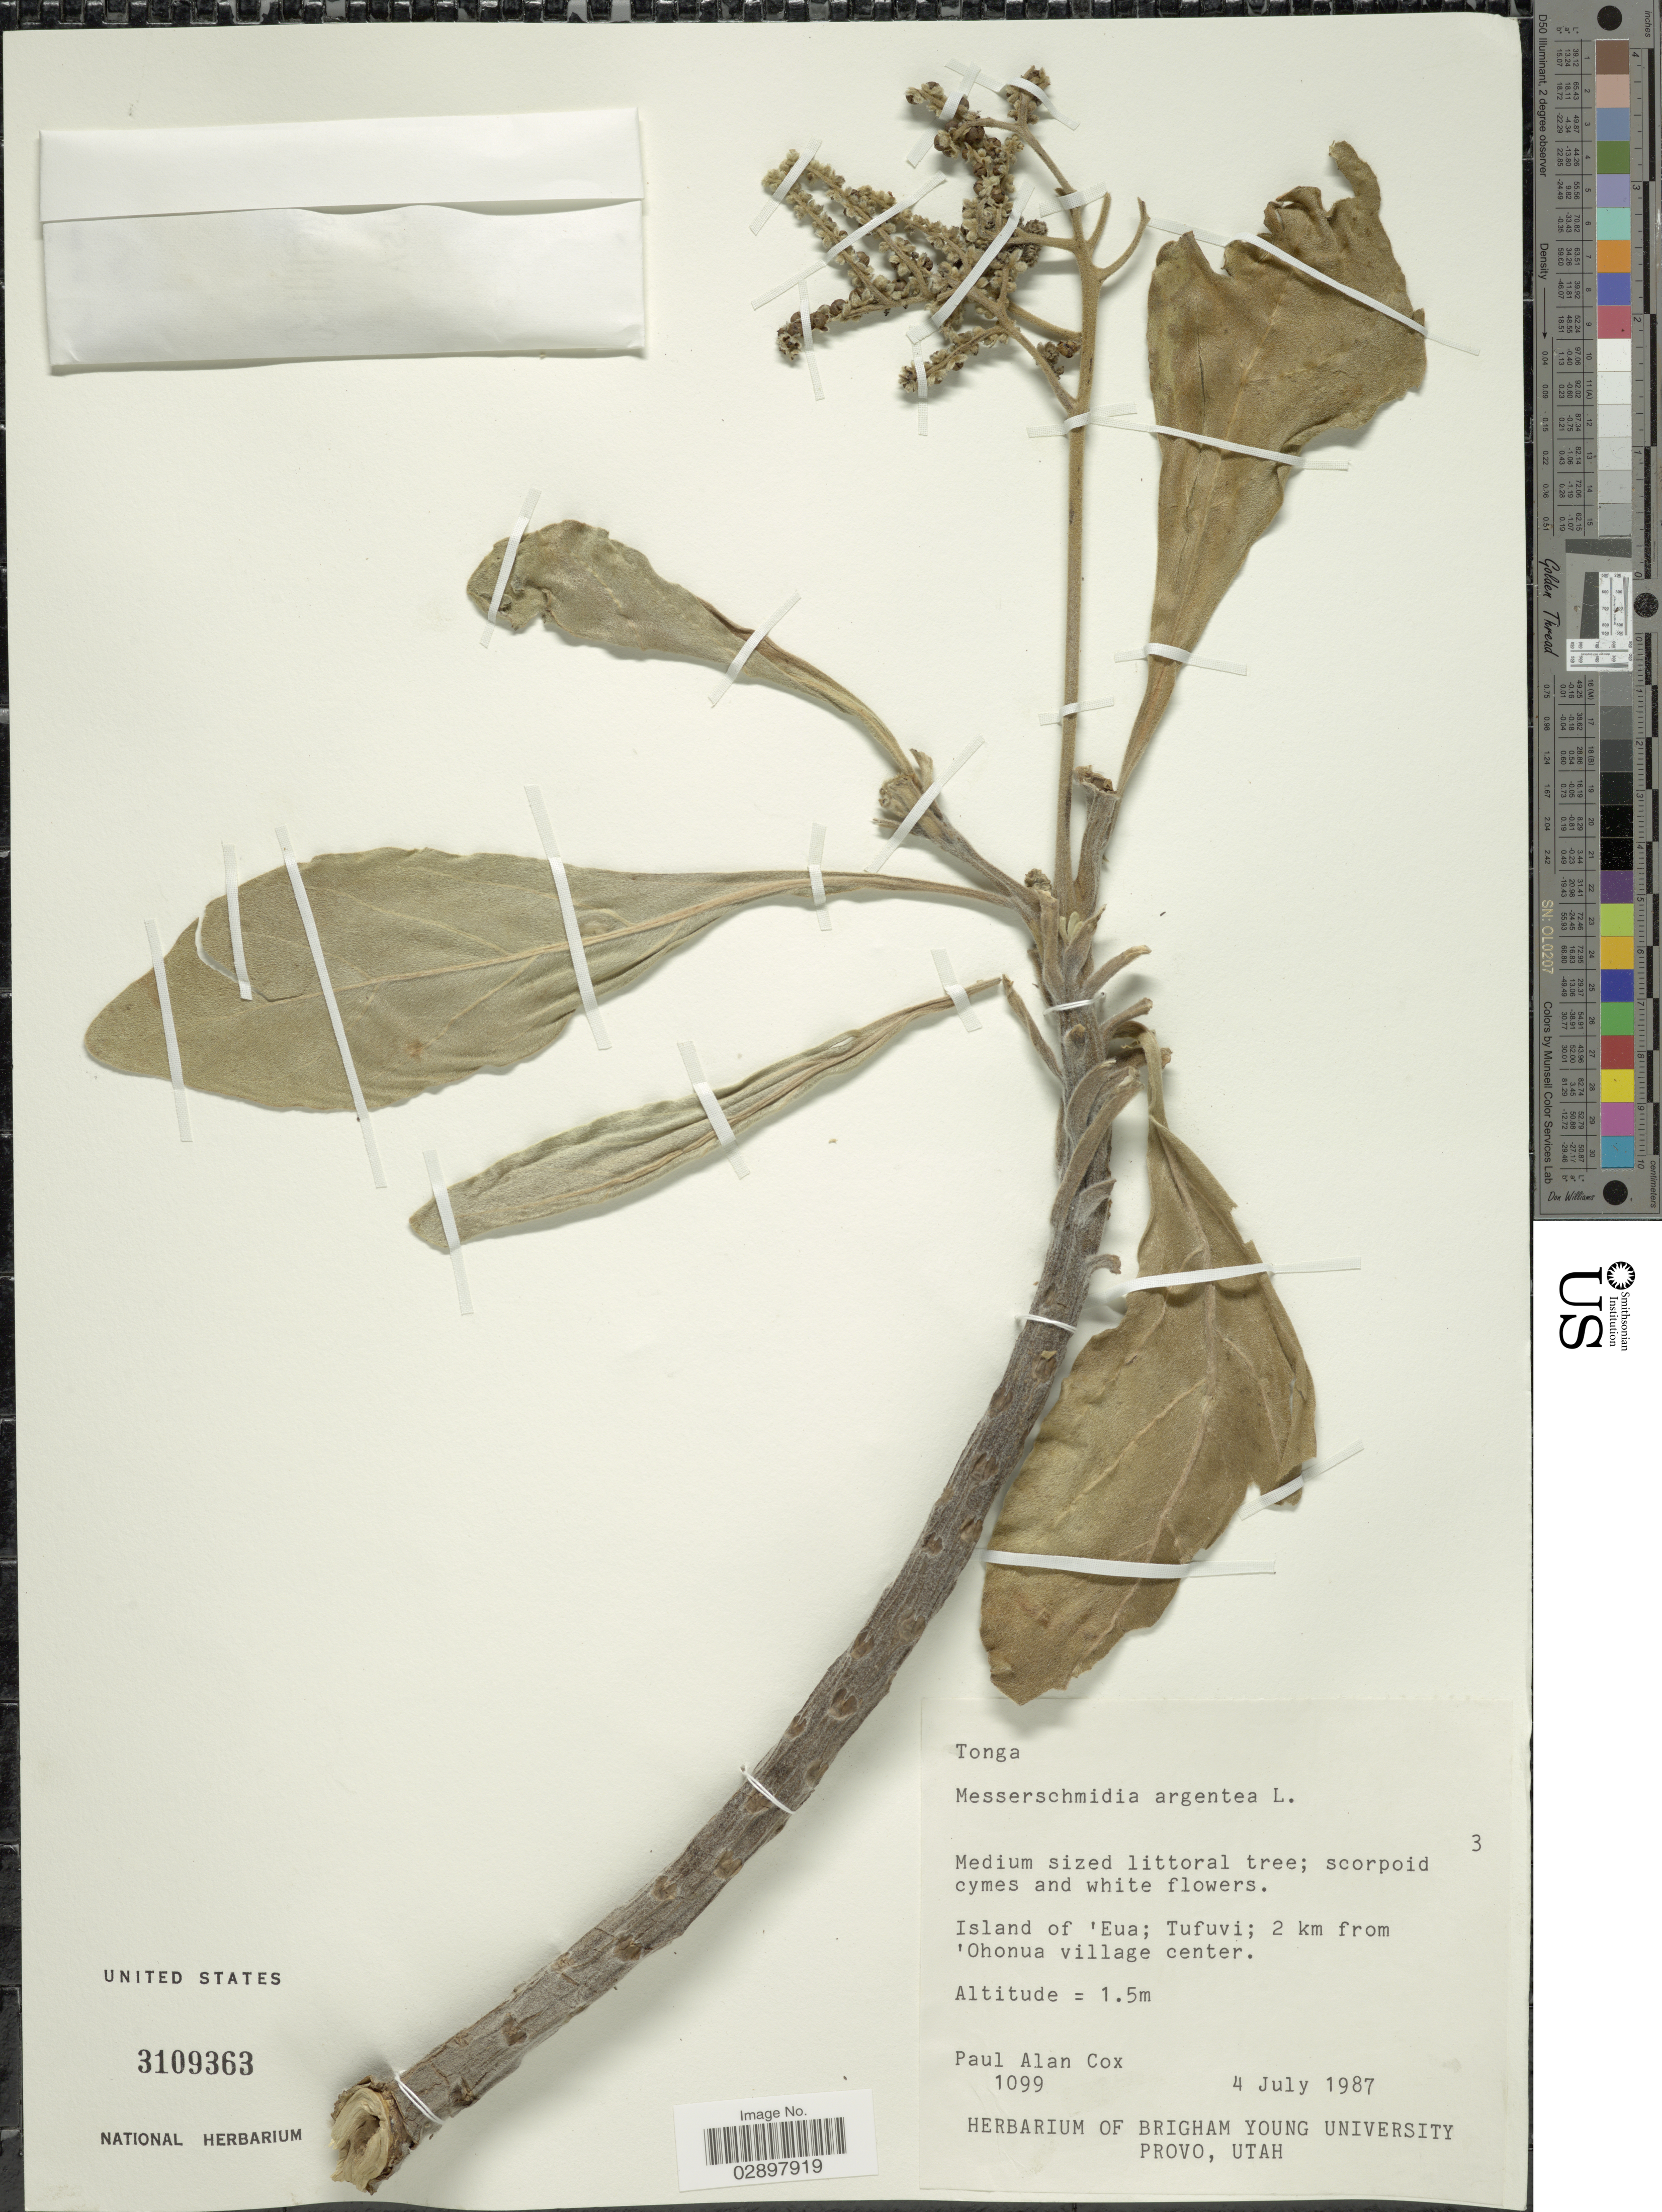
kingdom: Plantae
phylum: Tracheophyta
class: Magnoliopsida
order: Boraginales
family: Heliotropiaceae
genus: Heliotropium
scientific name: Heliotropium arboreum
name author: (Blanco) Mabberley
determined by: Wagner, W. L., (BOT), Smithsonian Institution - National Museum of Natural History (UNITED STATES)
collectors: P. Cox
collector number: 1099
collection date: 1987-07-04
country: Tonga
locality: Island of 'Eua; Tufuvi; 2 km from 'Ohonua village center.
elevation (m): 1.5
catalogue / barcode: US 3109363